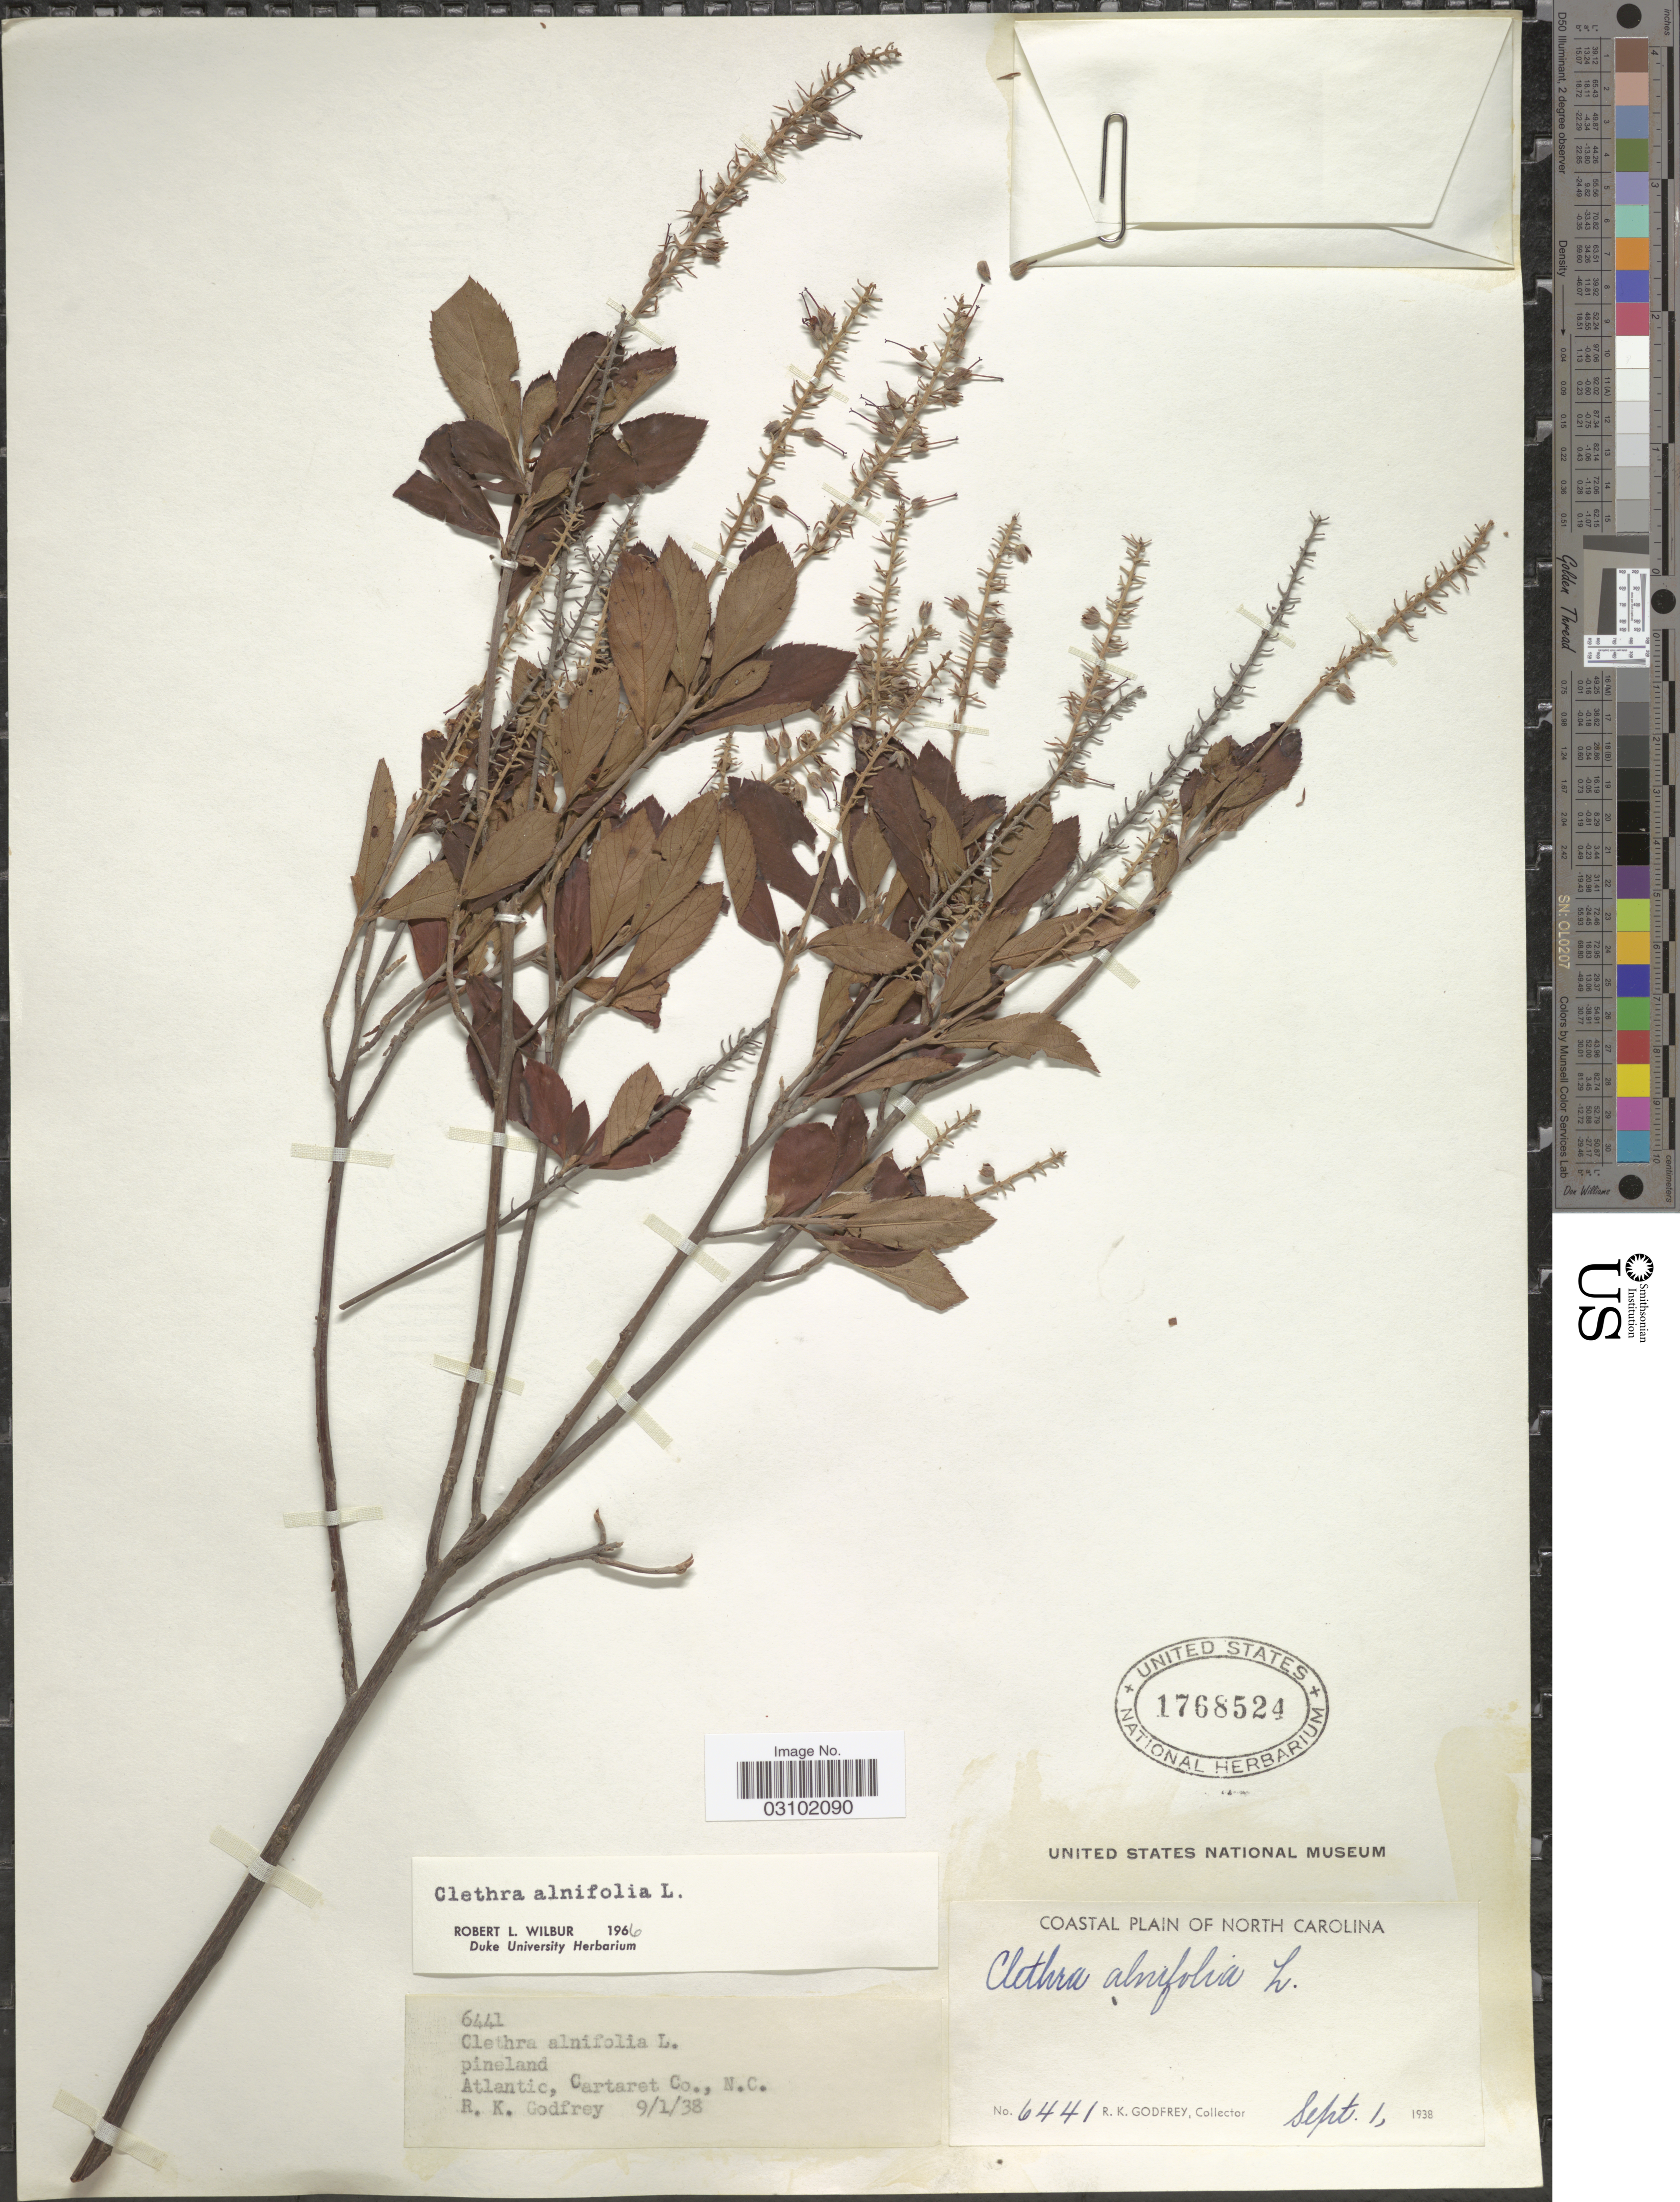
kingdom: Plantae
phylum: Tracheophyta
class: Magnoliopsida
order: Ericales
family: Clethraceae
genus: Clethra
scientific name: Clethra alnifolia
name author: L.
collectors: R. K. Godfrey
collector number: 6441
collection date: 1938-09-01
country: United States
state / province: North Carolina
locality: Coastal Plain of North Carolina, Atlantic, Cartaret Co.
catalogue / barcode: US 1768524